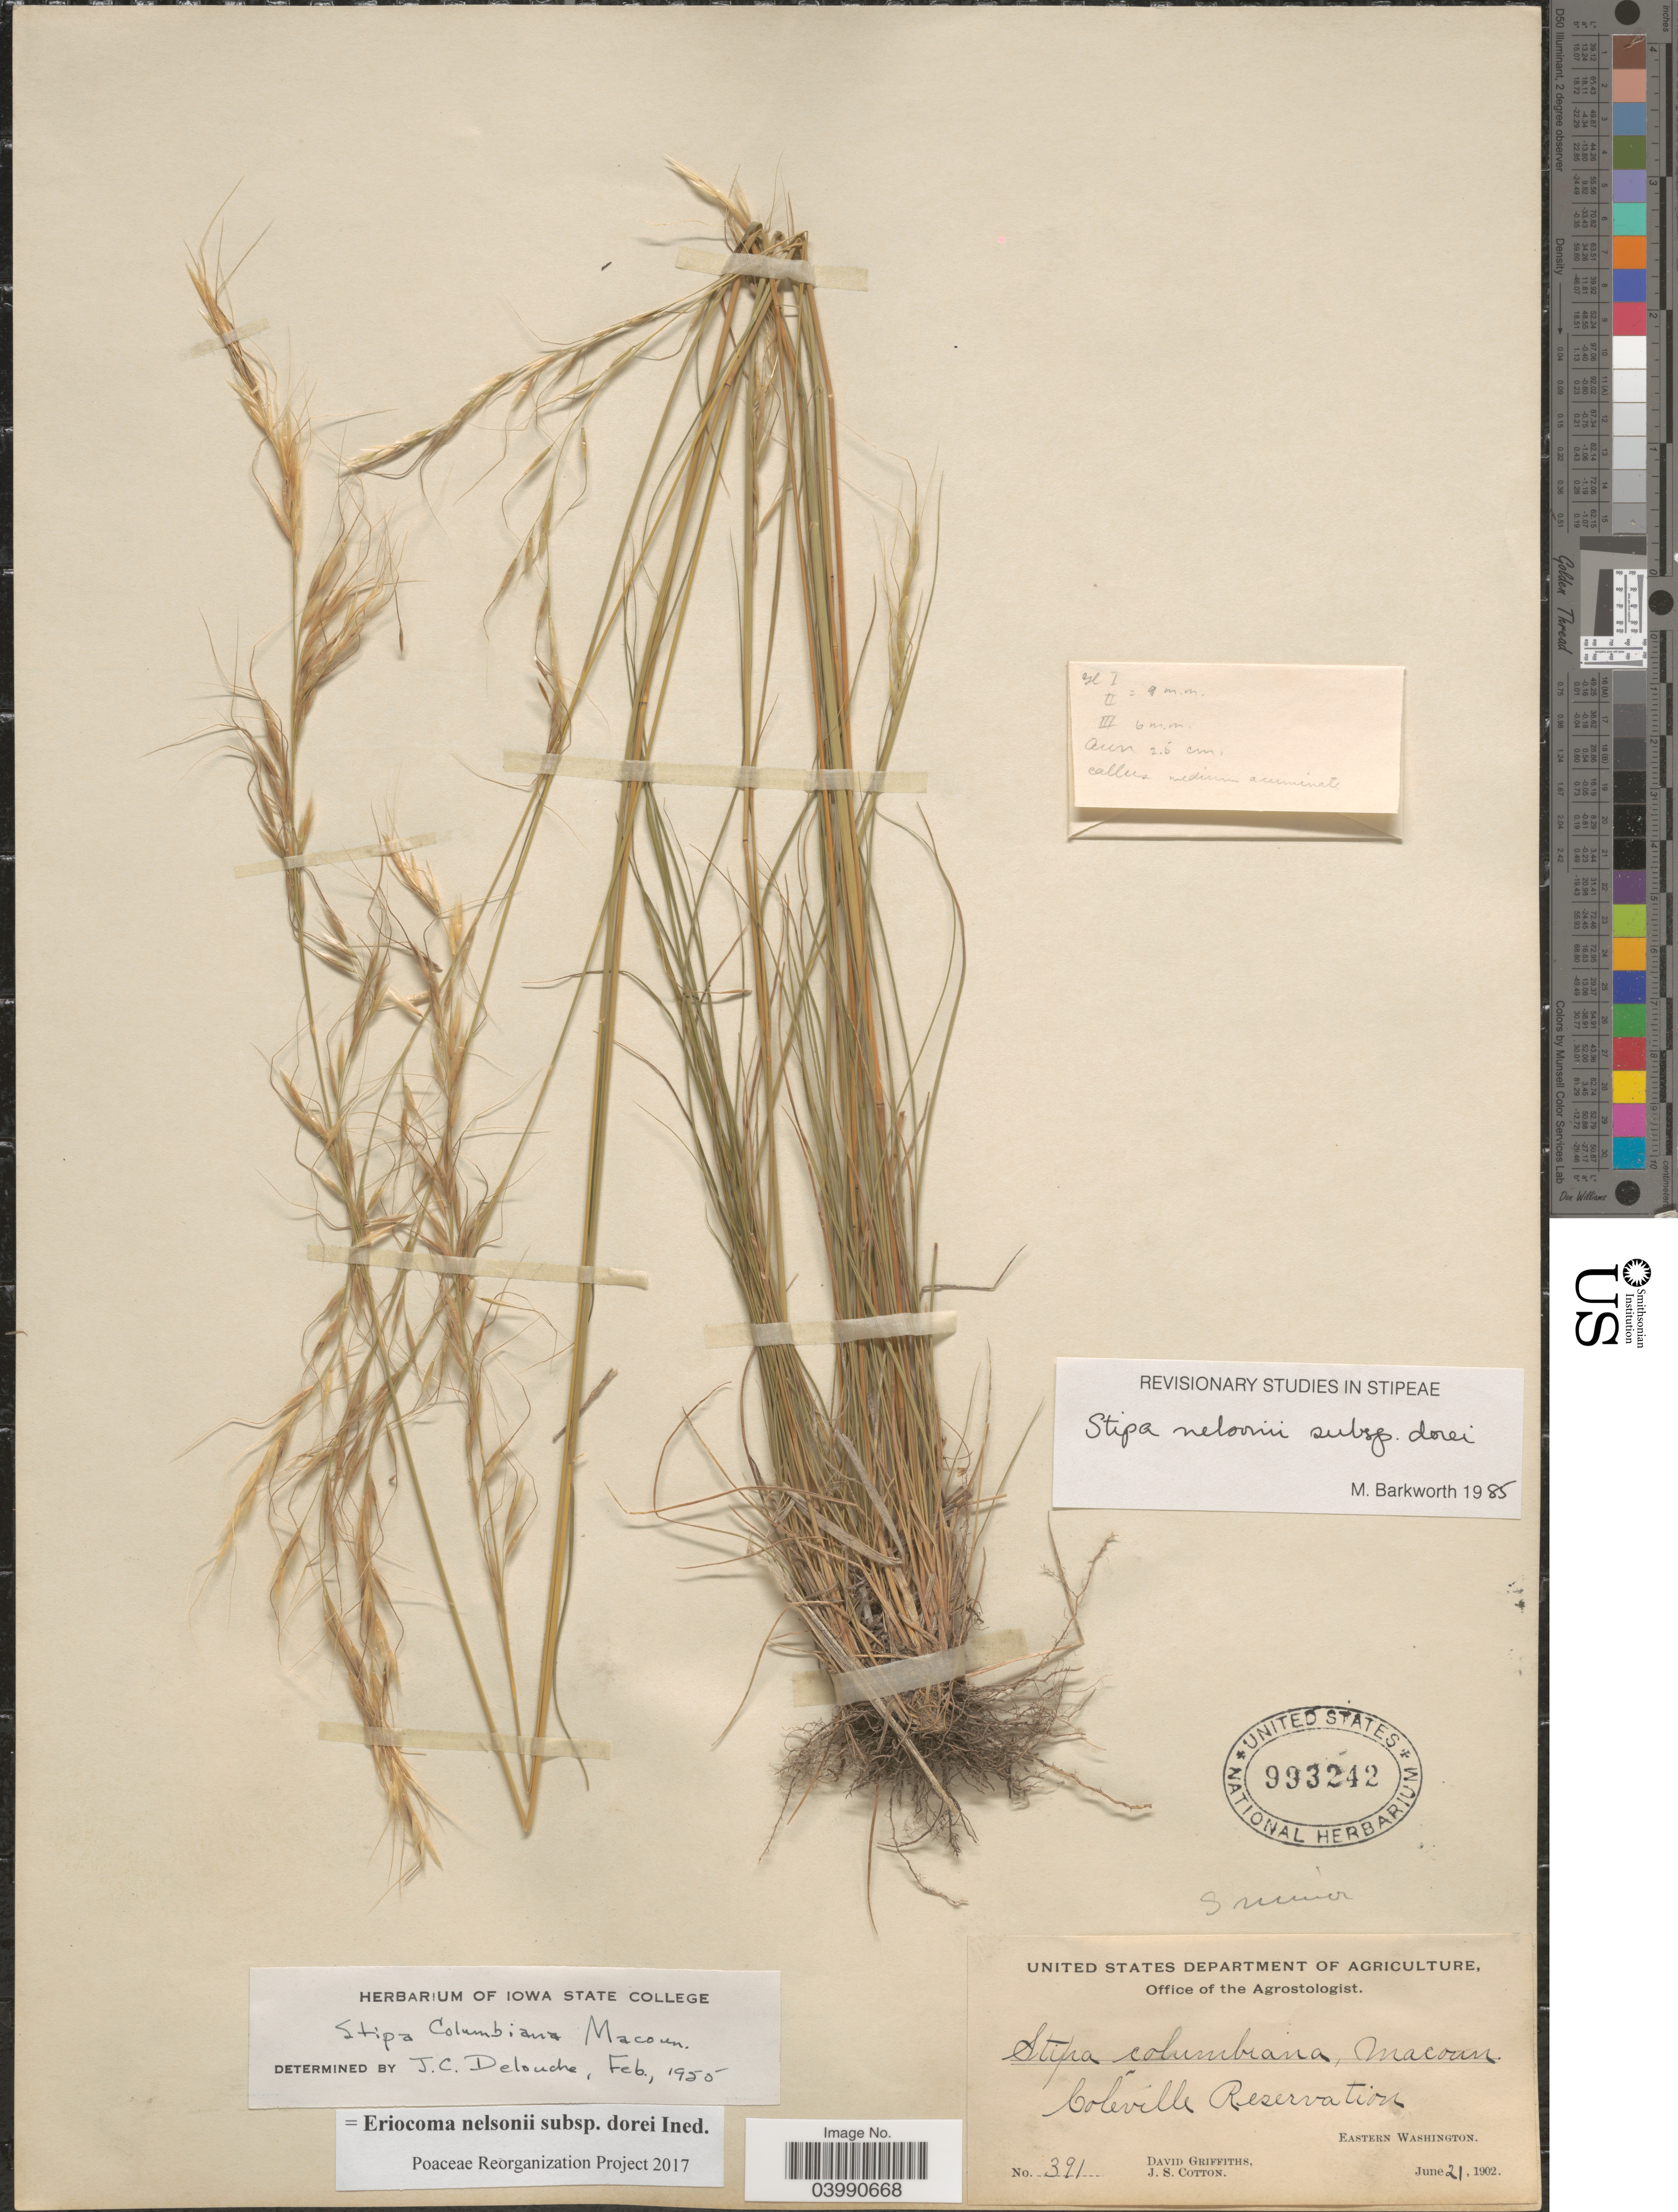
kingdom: Plantae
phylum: Tracheophyta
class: Liliopsida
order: Poales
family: Poaceae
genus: Eriocoma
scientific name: Eriocoma nelsonii subsp. dorei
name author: (Barkworth & J. Maze) Romasch.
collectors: D. Griffiths & J. S. Cotton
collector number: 391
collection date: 1902-06-21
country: United States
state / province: Washington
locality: Coleville Reservation. Eastern Washington.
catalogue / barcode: US 993242